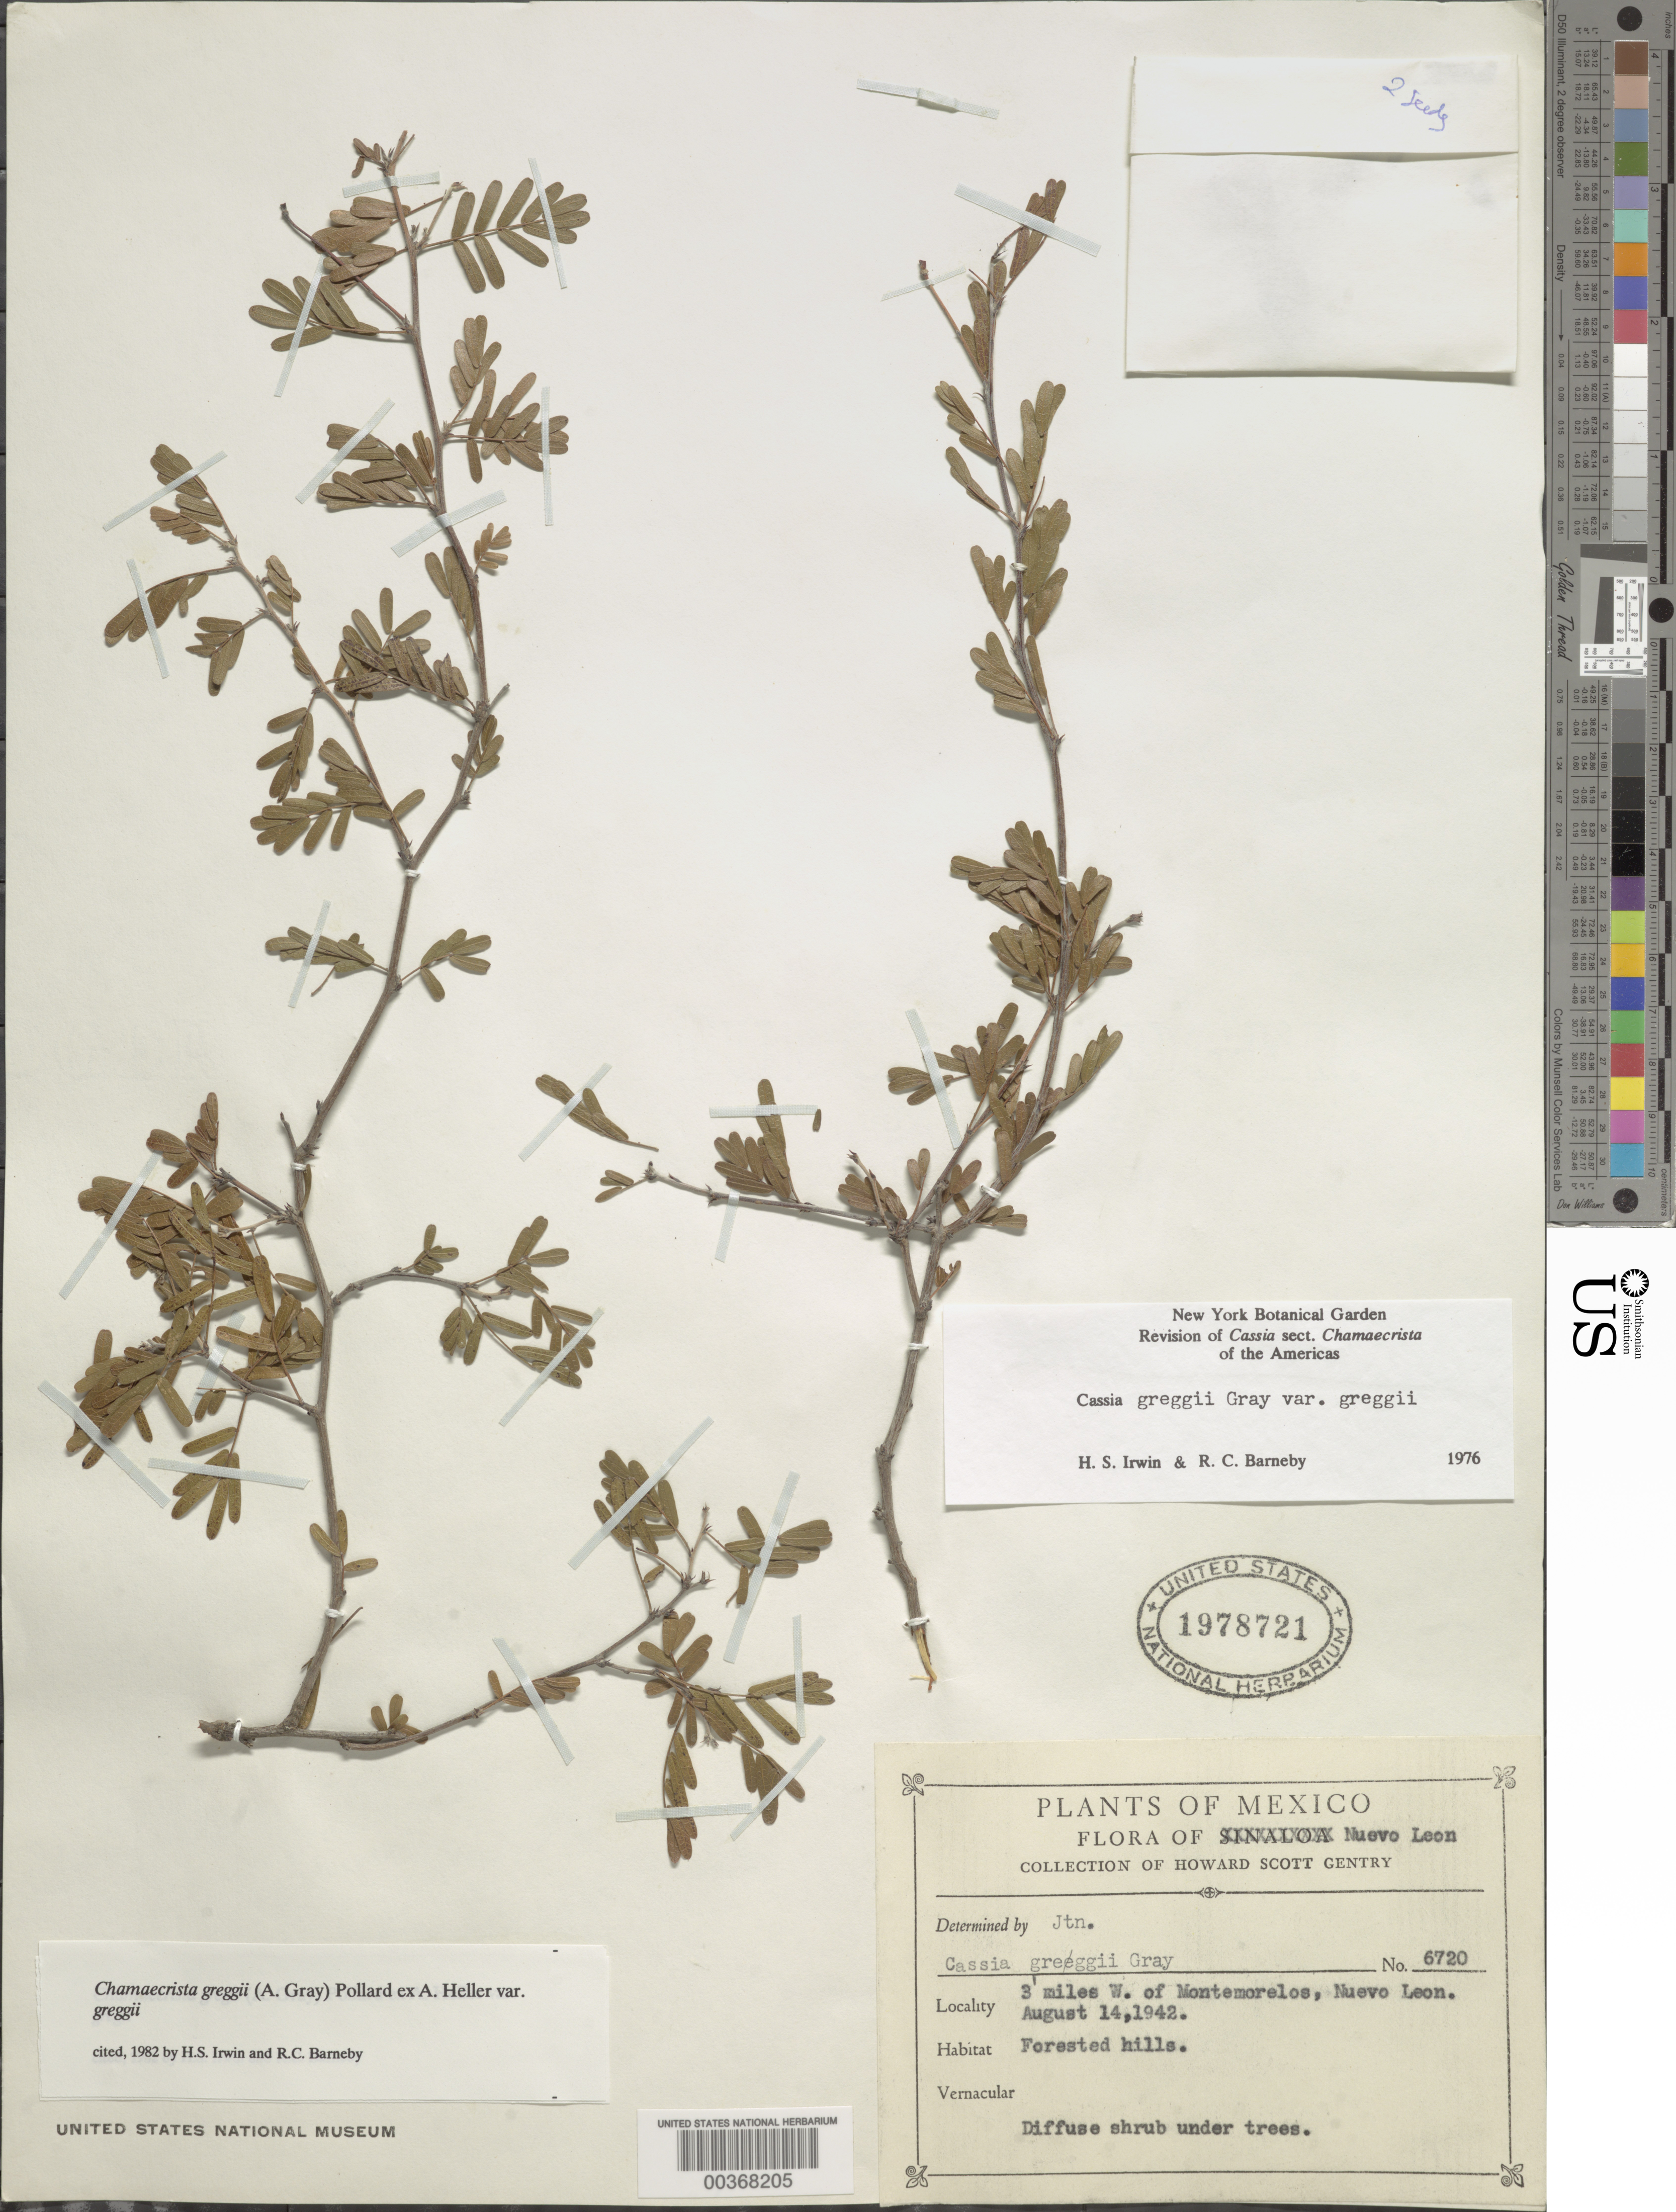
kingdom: Plantae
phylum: Tracheophyta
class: Magnoliopsida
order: Fabales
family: Fabaceae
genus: Chamaecrista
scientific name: Chamaecrista greggii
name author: (A. Gray) Pollard ex A. Heller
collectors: H. S. Gentry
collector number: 6720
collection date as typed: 14 Aug 1942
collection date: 1942-08-14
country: Mexico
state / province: Nuevo León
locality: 3 mi W of Montemorelos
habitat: Forested hills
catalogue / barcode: US 1978721